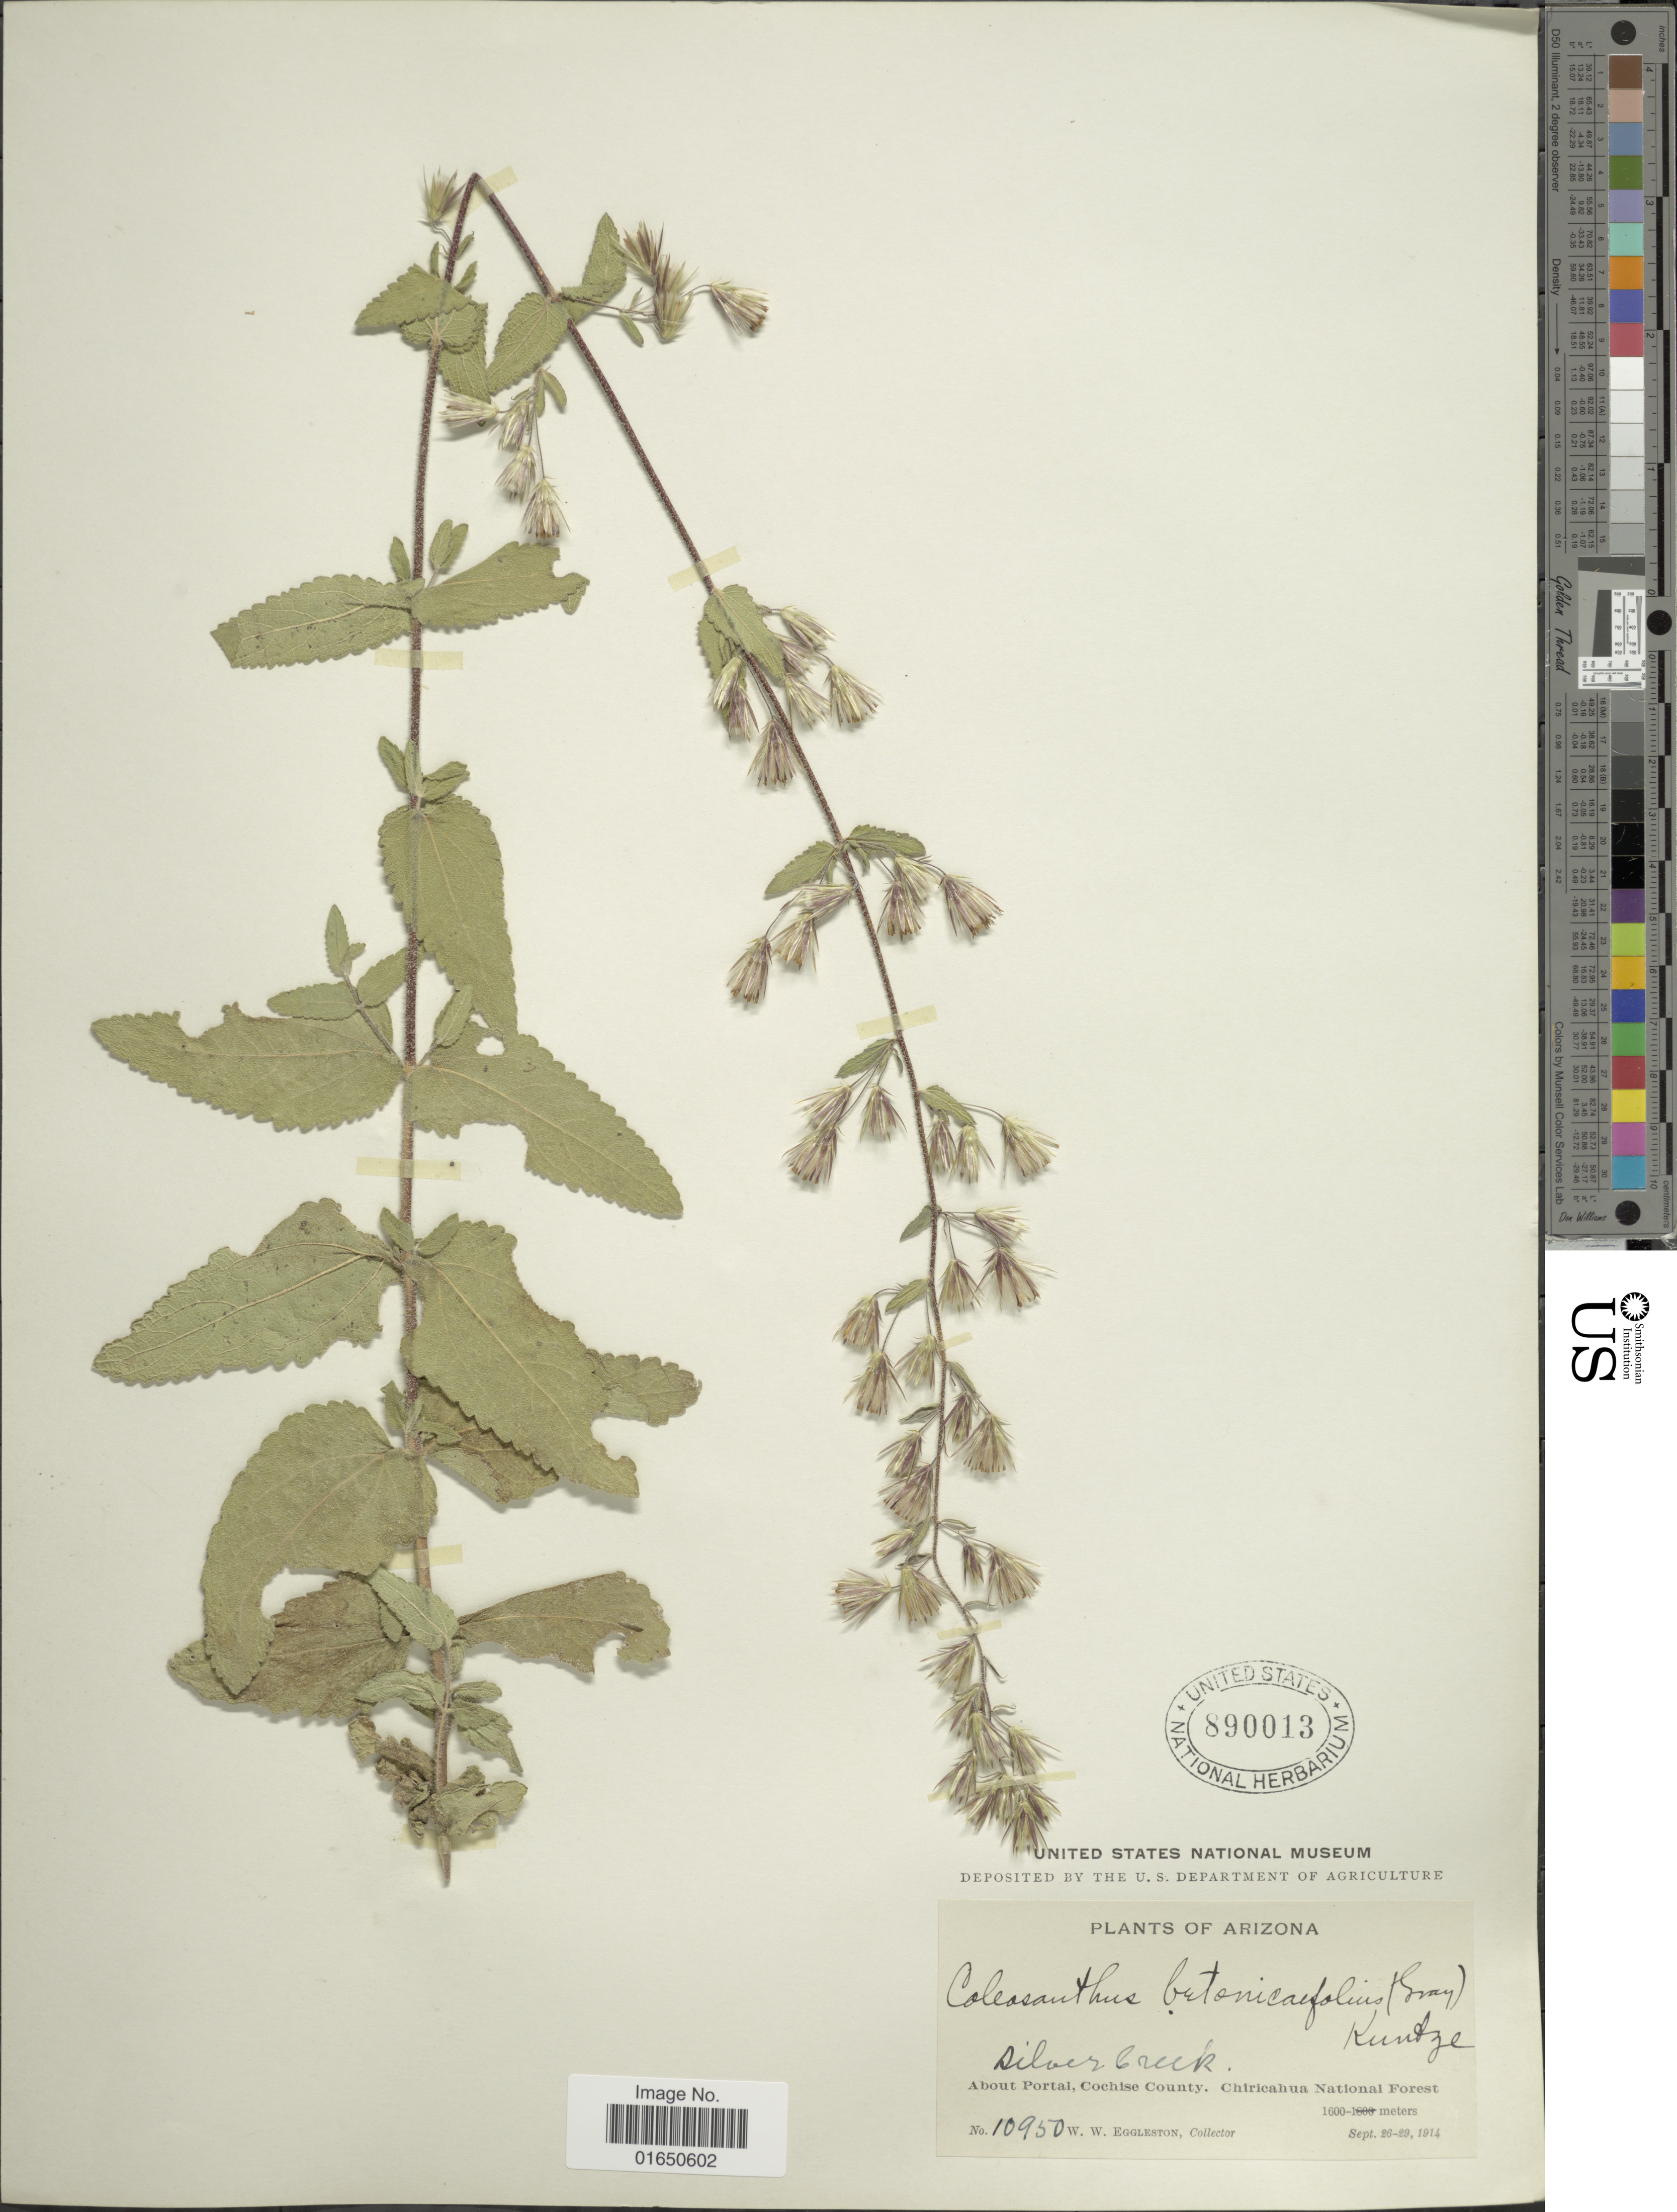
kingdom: Plantae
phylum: Tracheophyta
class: Magnoliopsida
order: Asterales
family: Asteraceae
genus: Brickellia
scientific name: Brickellia betonicifolia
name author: A. Gray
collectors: W. W. Eggleston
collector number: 10950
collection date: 1914-09-26/1914-09-29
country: United States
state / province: Arizona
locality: Silver Creek. About portal, Cochise County, Chiricahua National Forest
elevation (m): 1600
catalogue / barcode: US 890013